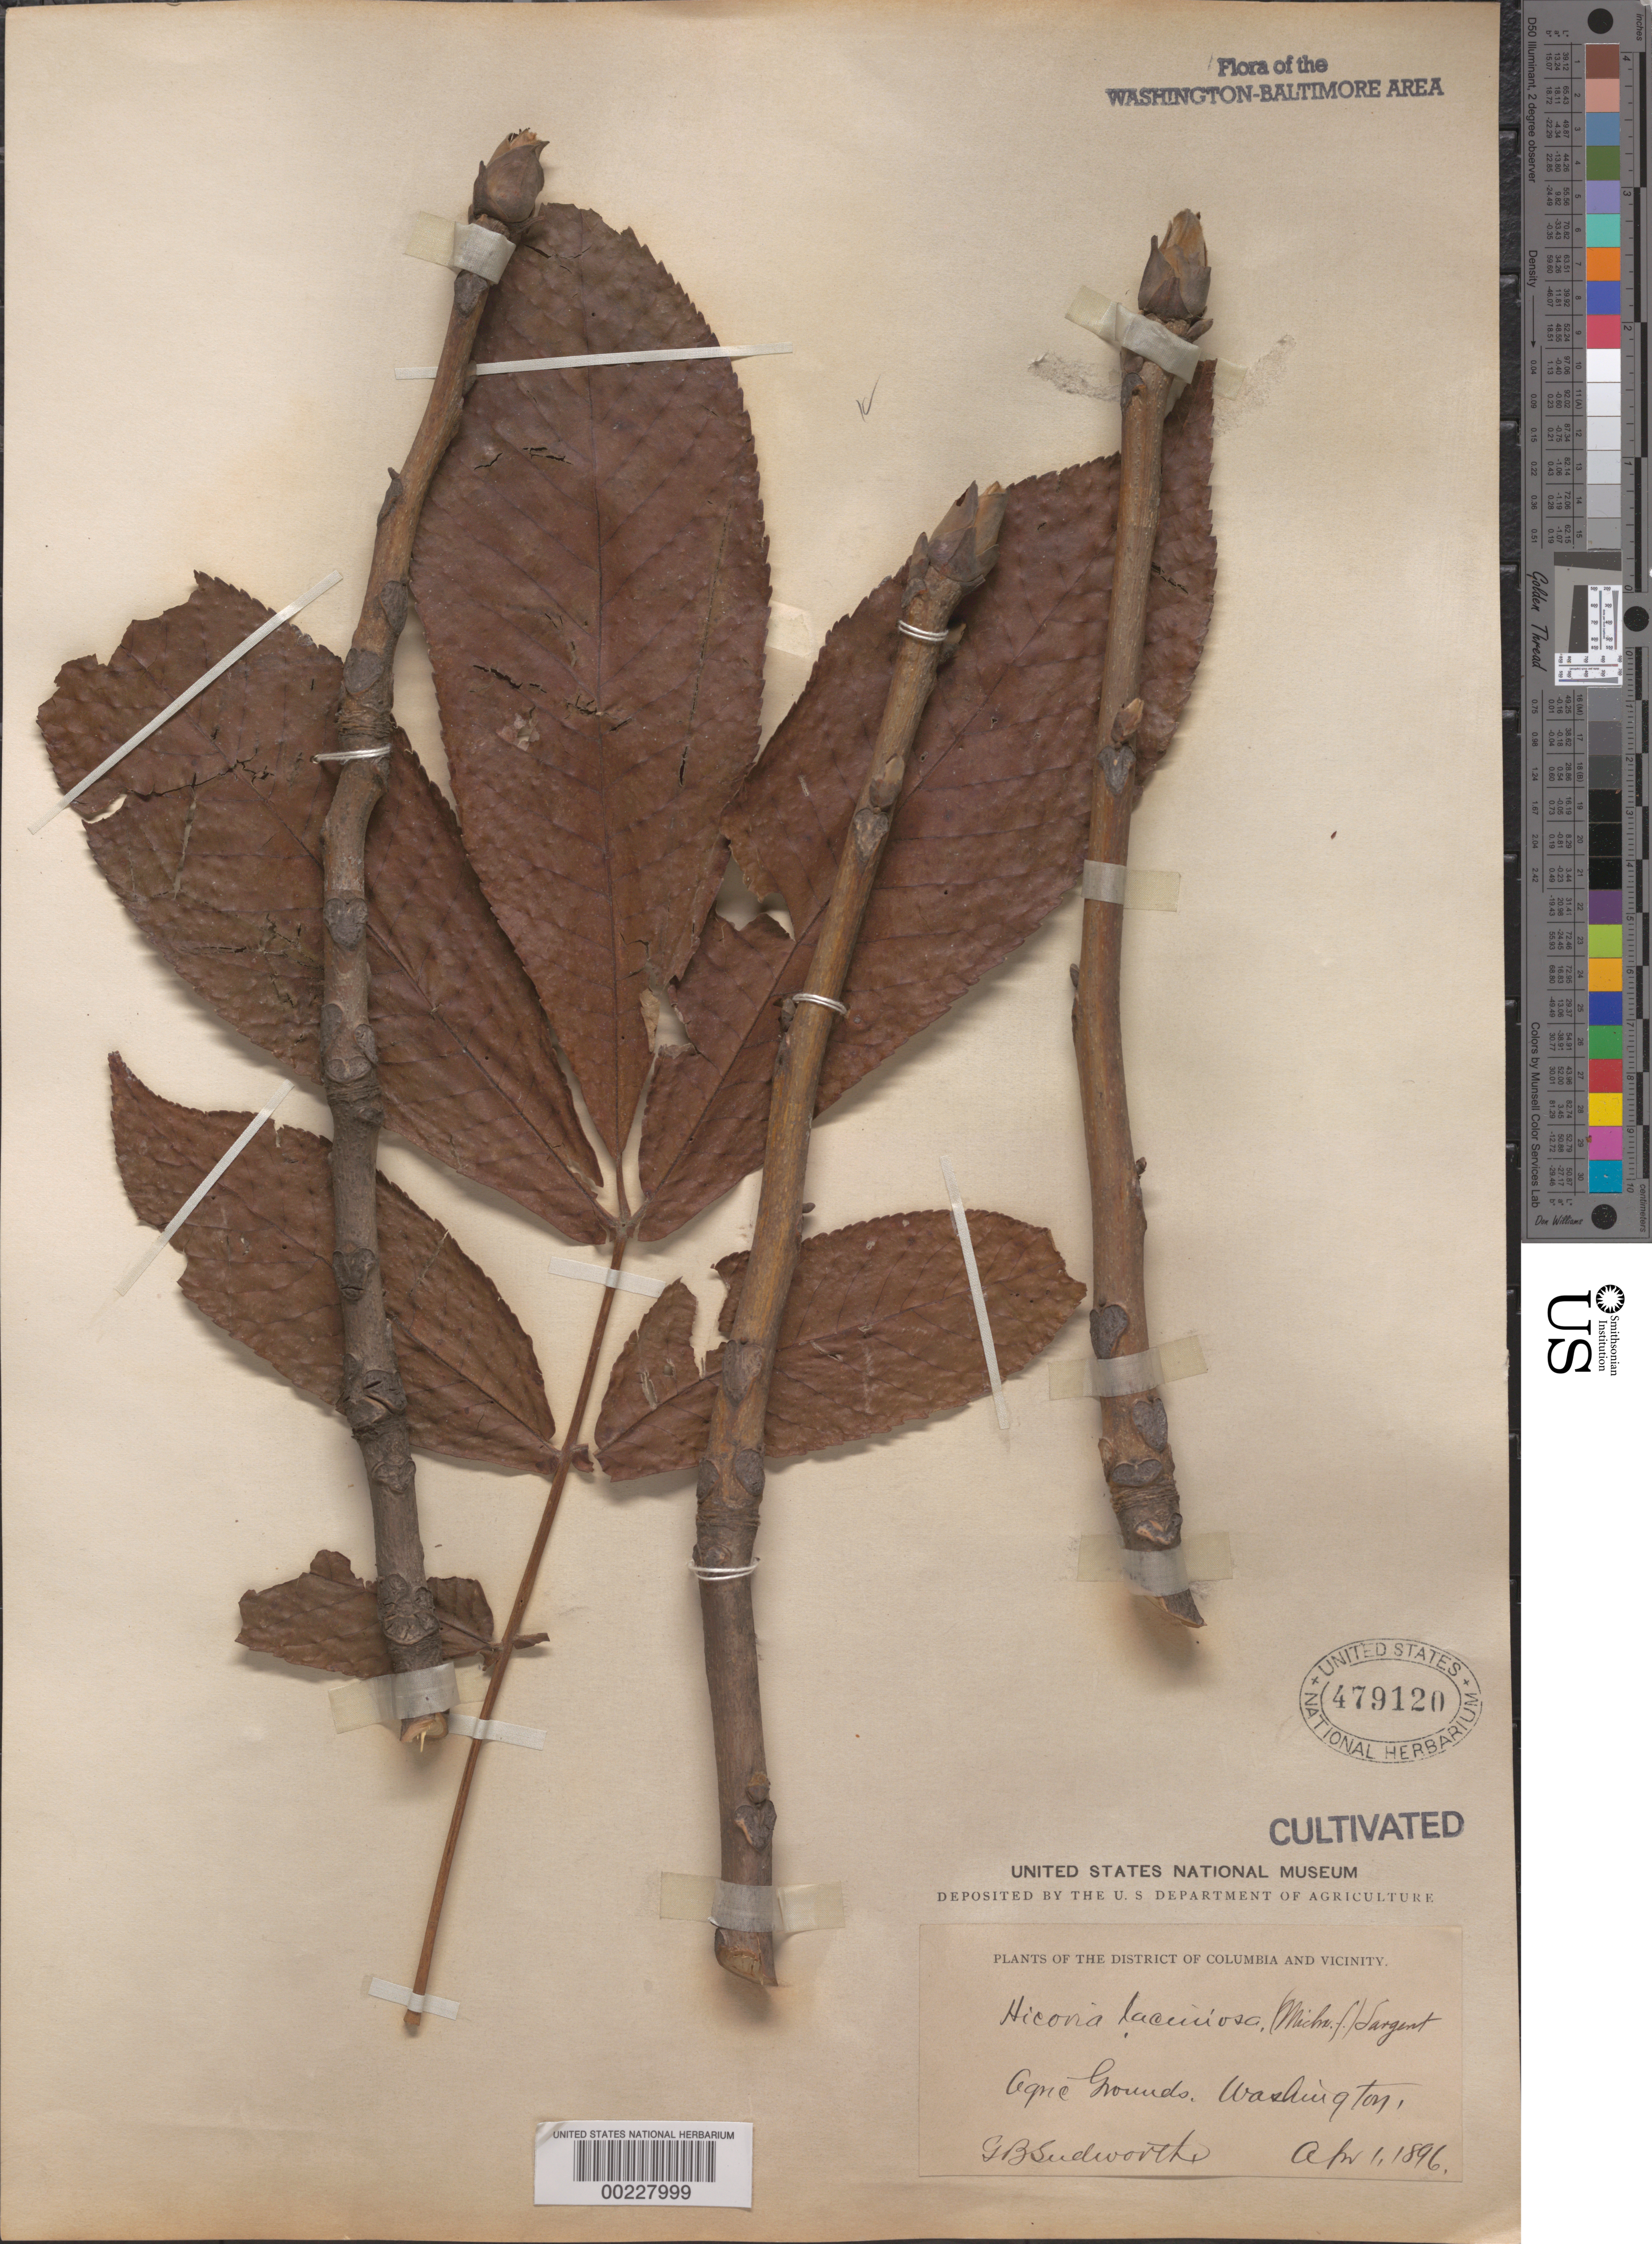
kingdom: Plantae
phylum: Tracheophyta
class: Magnoliopsida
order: Fagales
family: Juglandaceae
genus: Carya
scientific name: Carya laciniosa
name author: (F. Michx.) G. Don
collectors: G. B. Sudworth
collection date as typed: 01 Apr 1896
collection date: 1896-04-01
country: United States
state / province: District of Columbia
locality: Agricultural grounds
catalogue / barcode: US 479120